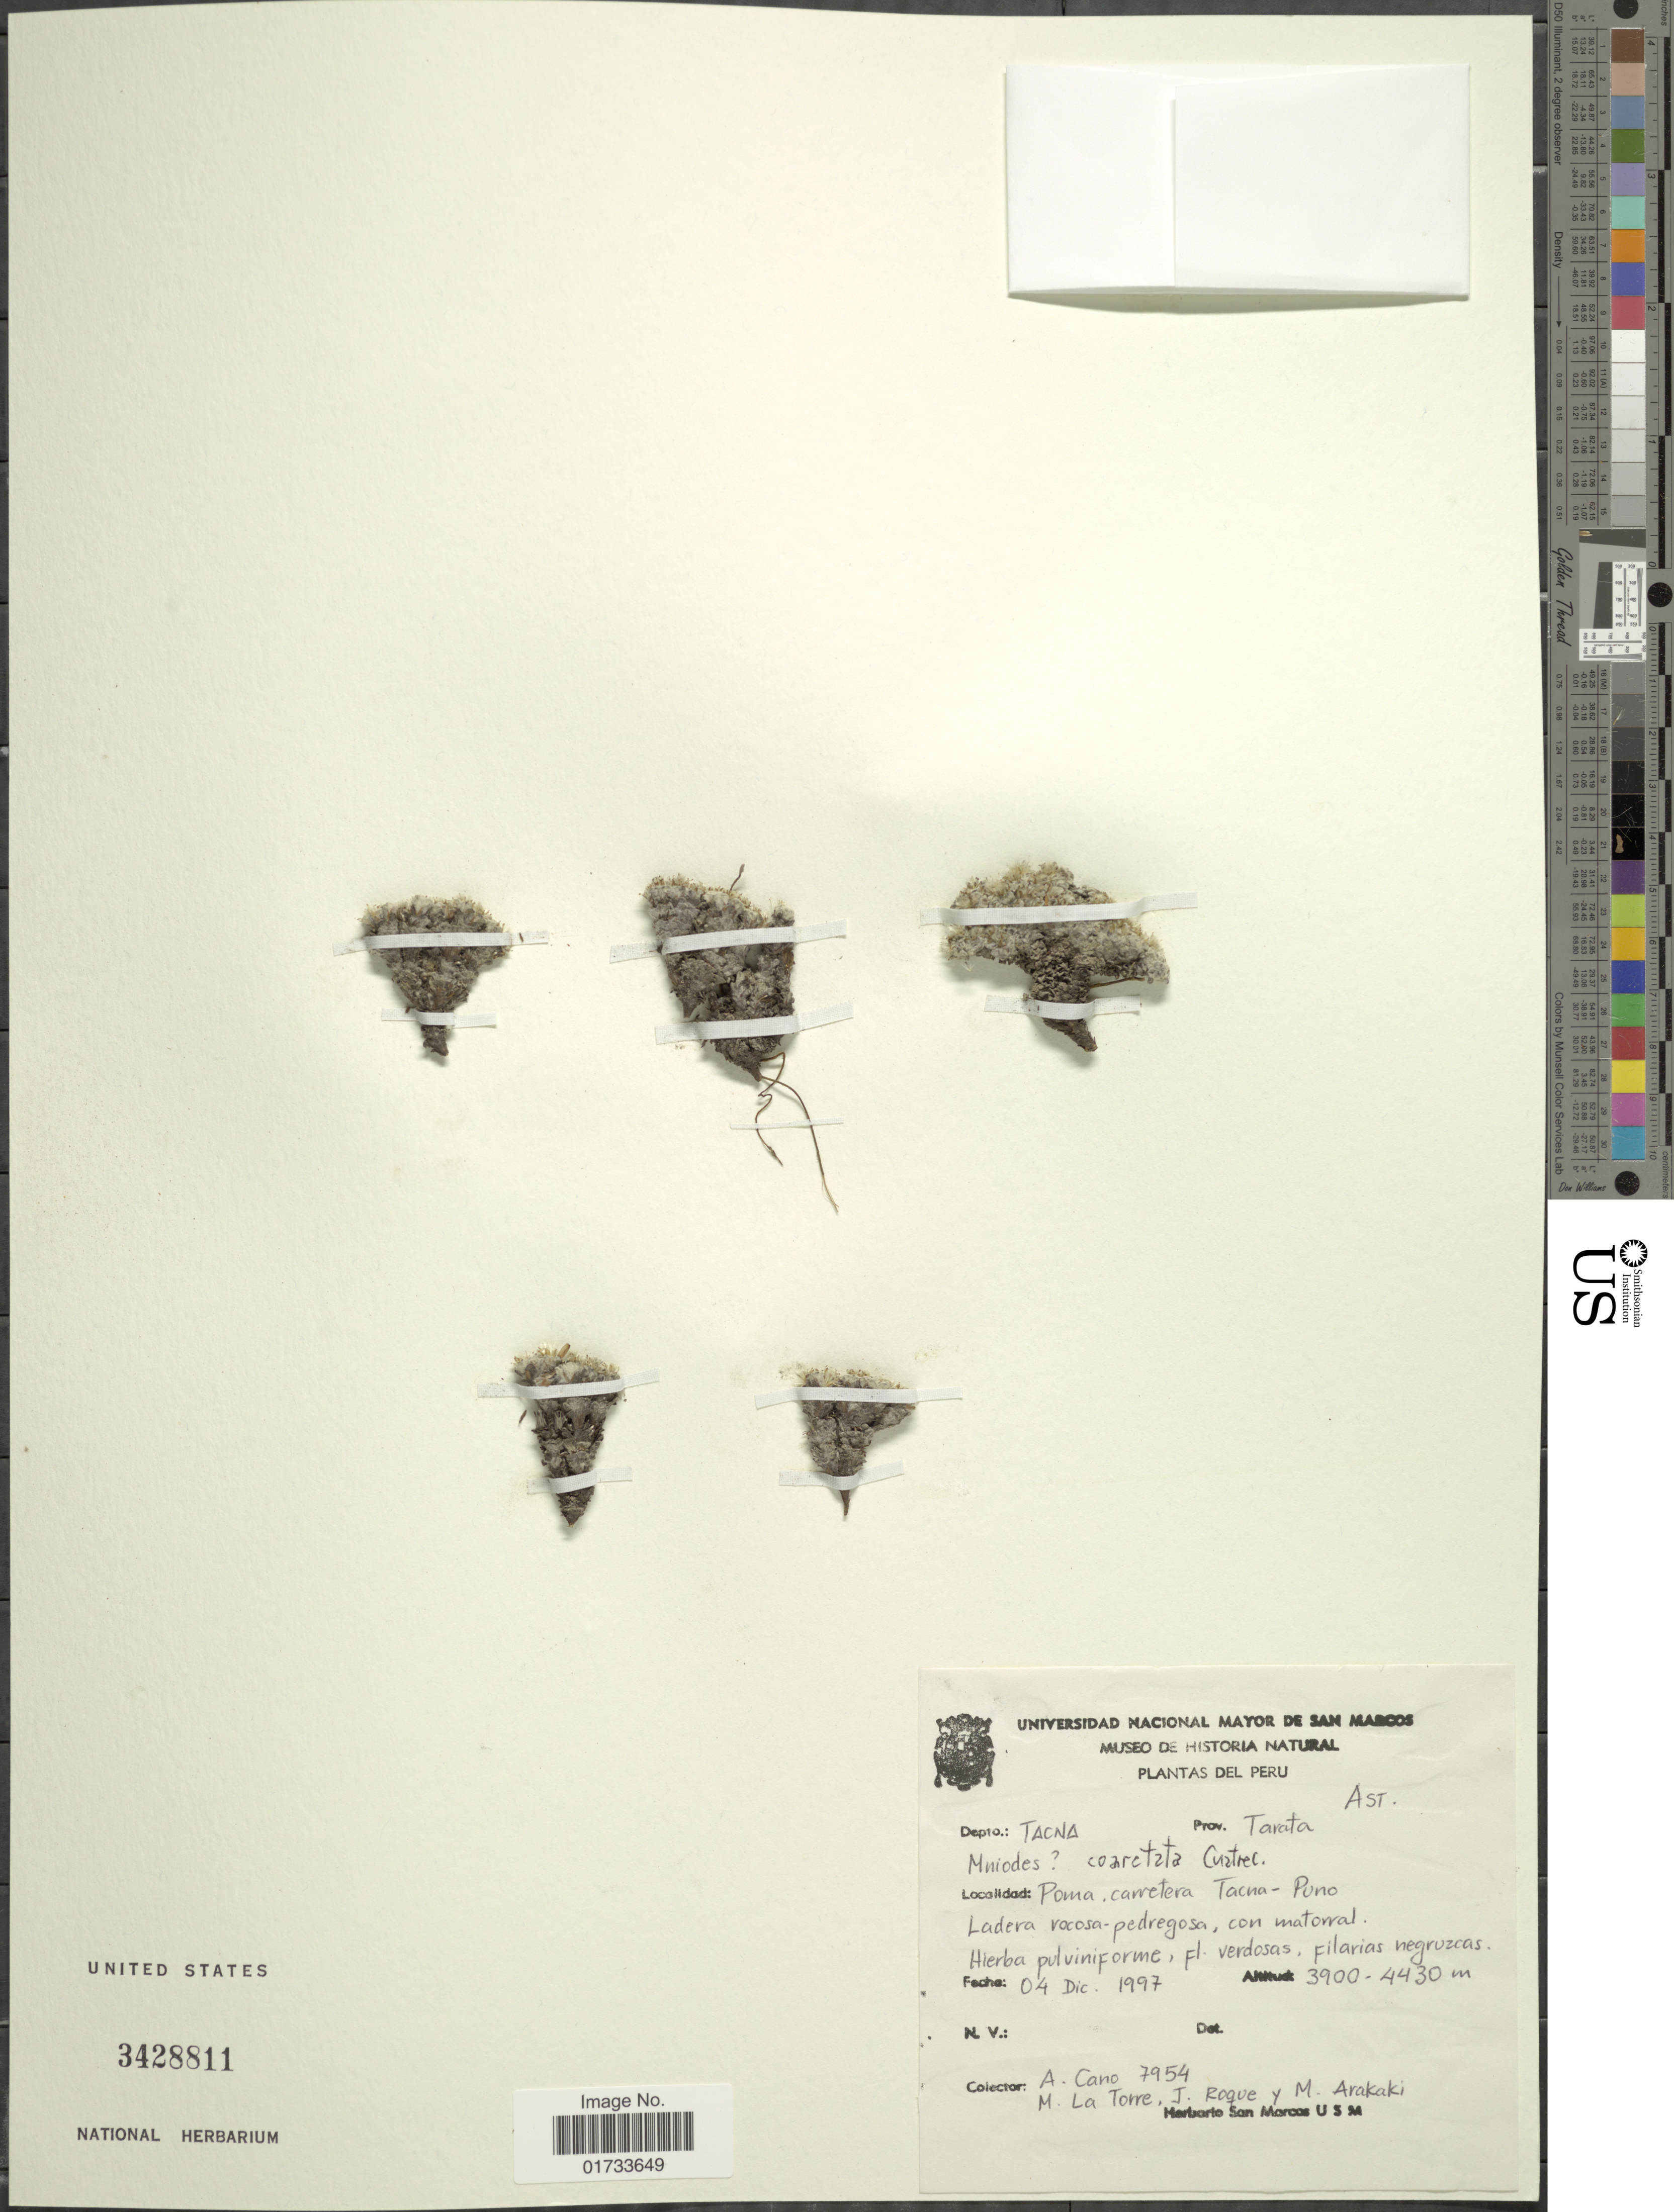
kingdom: Plantae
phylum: Tracheophyta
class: Magnoliopsida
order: Asterales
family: Asteraceae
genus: Mniodes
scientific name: Mniodes coarctata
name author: Cuatrec.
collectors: A. Cano, M. I. La Torre, J. Rogue & M. Arakaki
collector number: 7954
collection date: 1997-12-04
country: Peru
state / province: Tacna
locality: Miniodes, coaretata Cuztec, Prov. Tarata, Poma rocosa-pedregosa, con matorral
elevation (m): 3900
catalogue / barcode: US 3428811